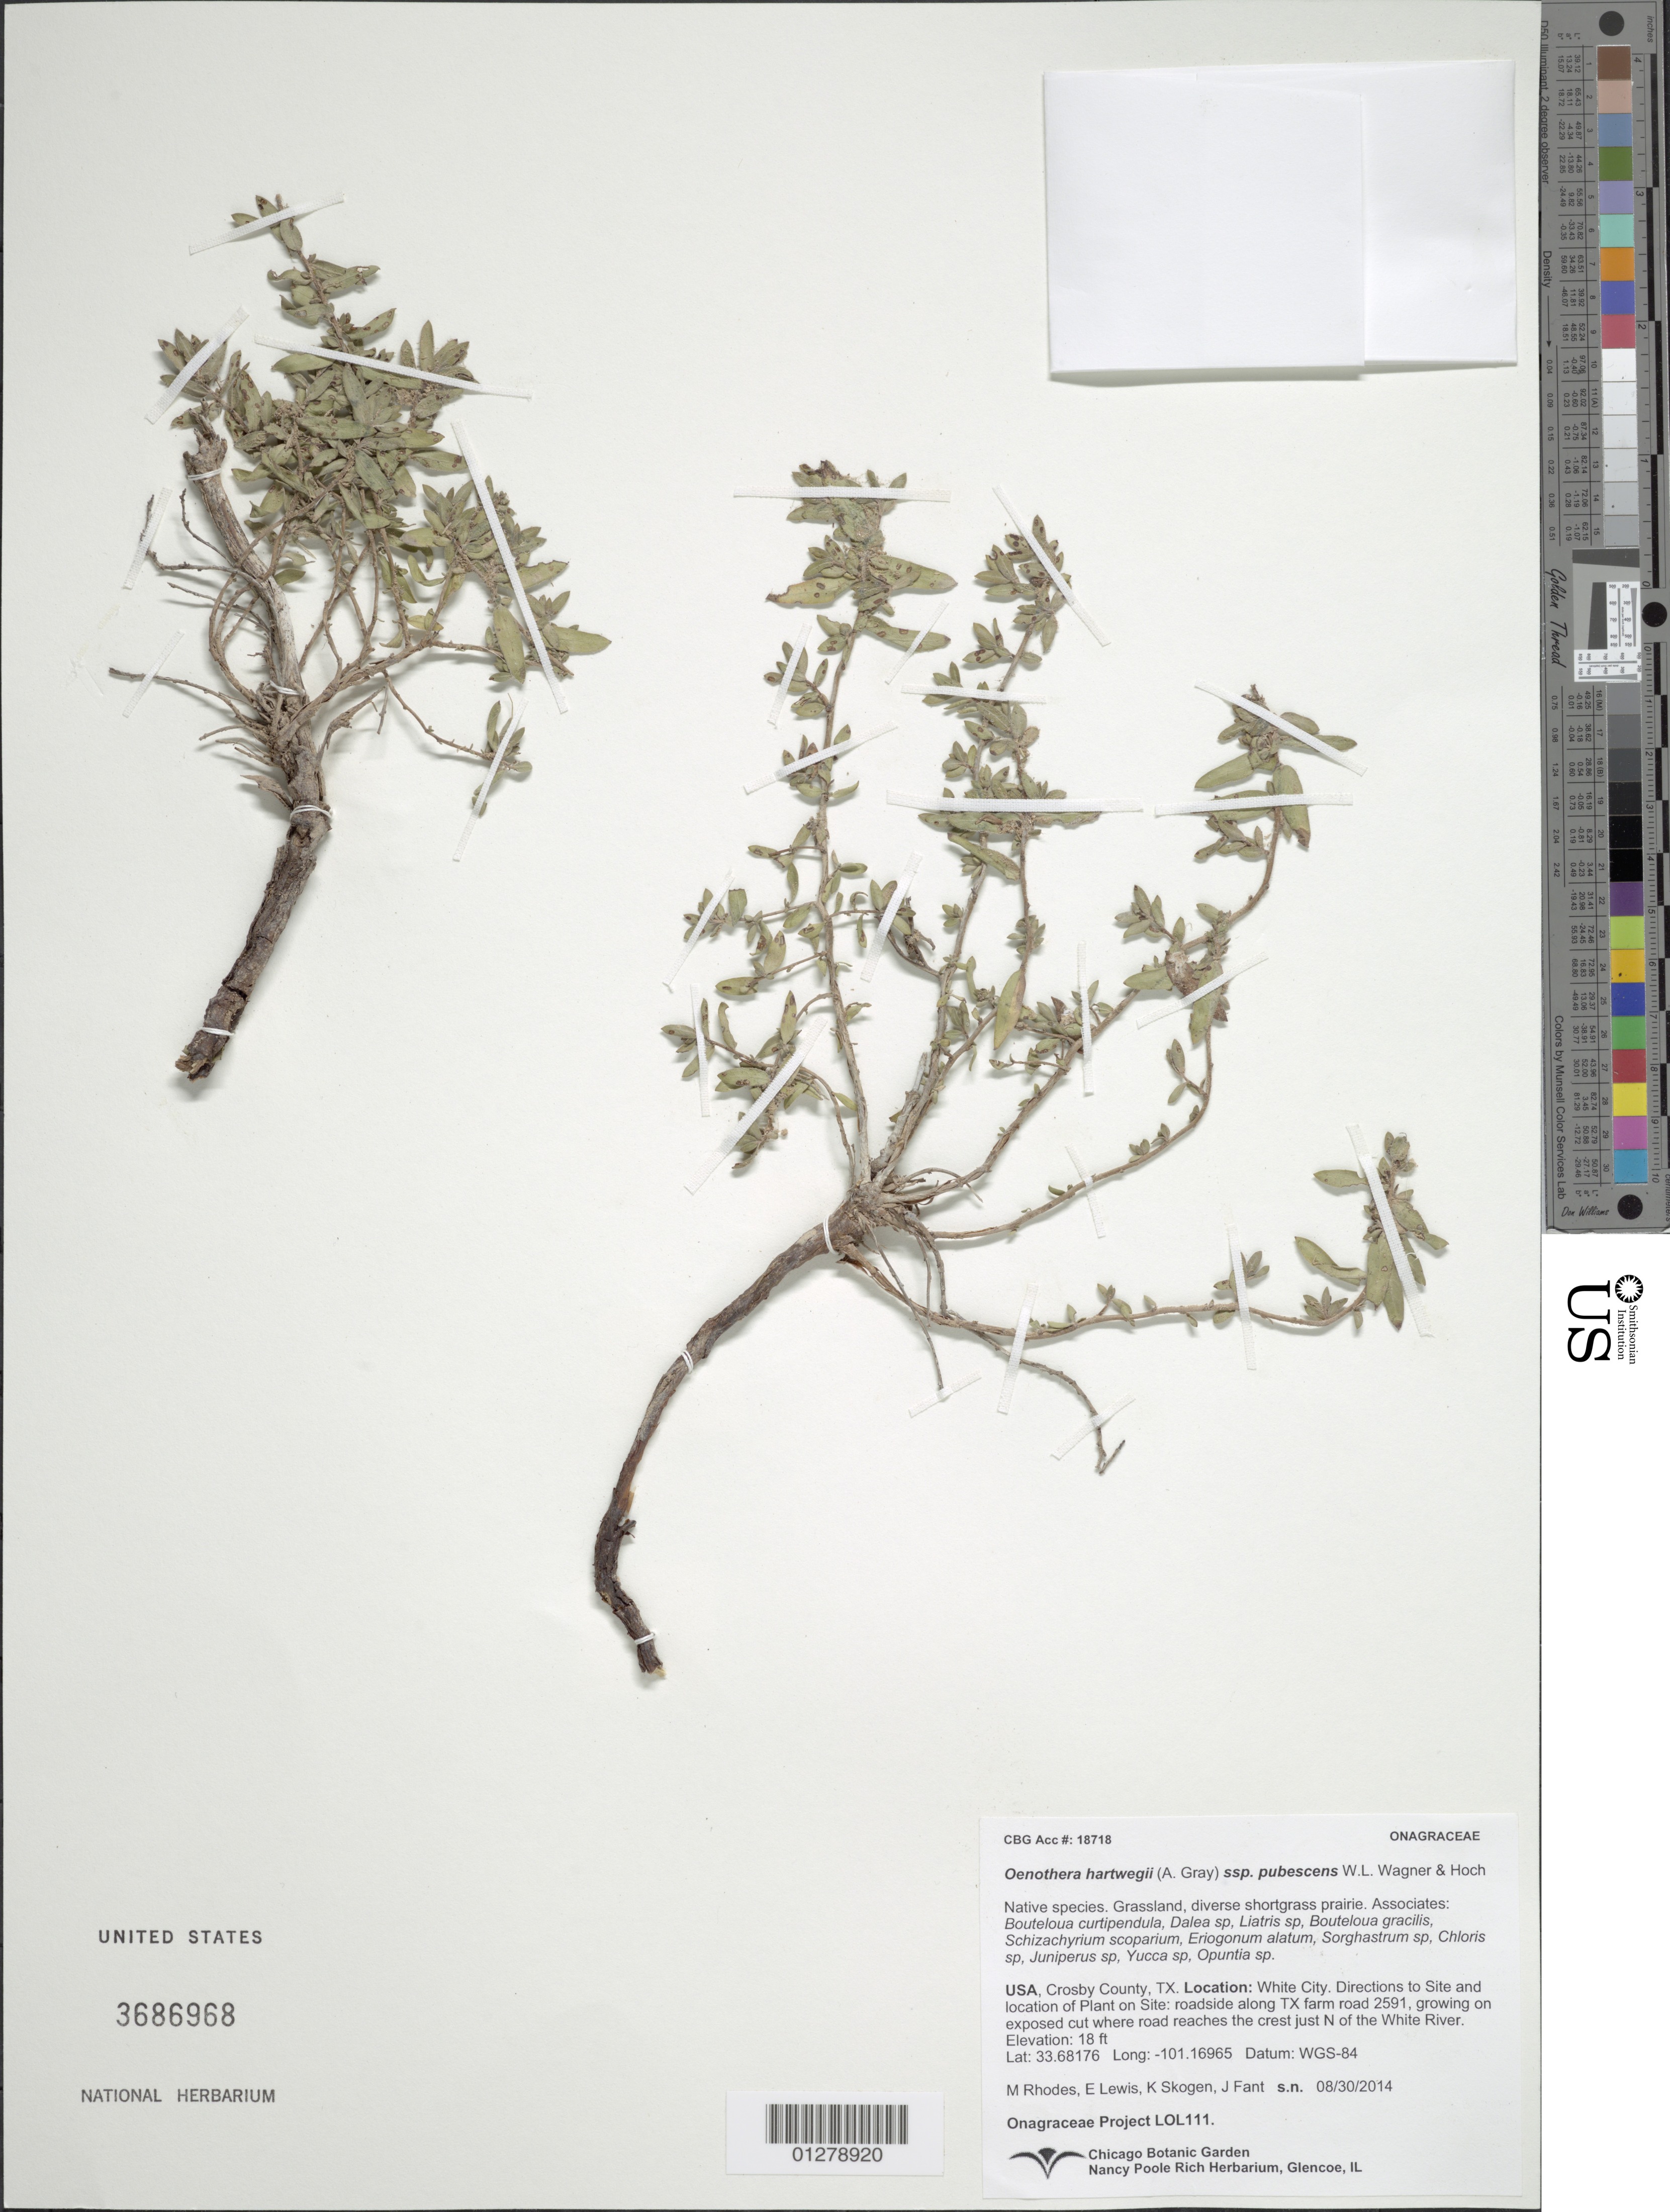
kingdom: Plantae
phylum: Tracheophyta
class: Magnoliopsida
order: Myrtales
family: Onagraceae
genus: Oenothera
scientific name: Oenothera hartwegii subsp. pubescens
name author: (A. Gray) W.L. Wagner & Hoch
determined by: Wagner, W. L., (BOT), Smithsonian Institution - National Museum of Natural History (UNITED STATES)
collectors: Onagraceae Project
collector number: LOL 111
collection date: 2014-08-30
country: United States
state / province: Texas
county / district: Crosby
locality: roadside along TX farm road 2591.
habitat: grassland, diverse shortgrass prairie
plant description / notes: CHIC, US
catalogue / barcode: US 3686968